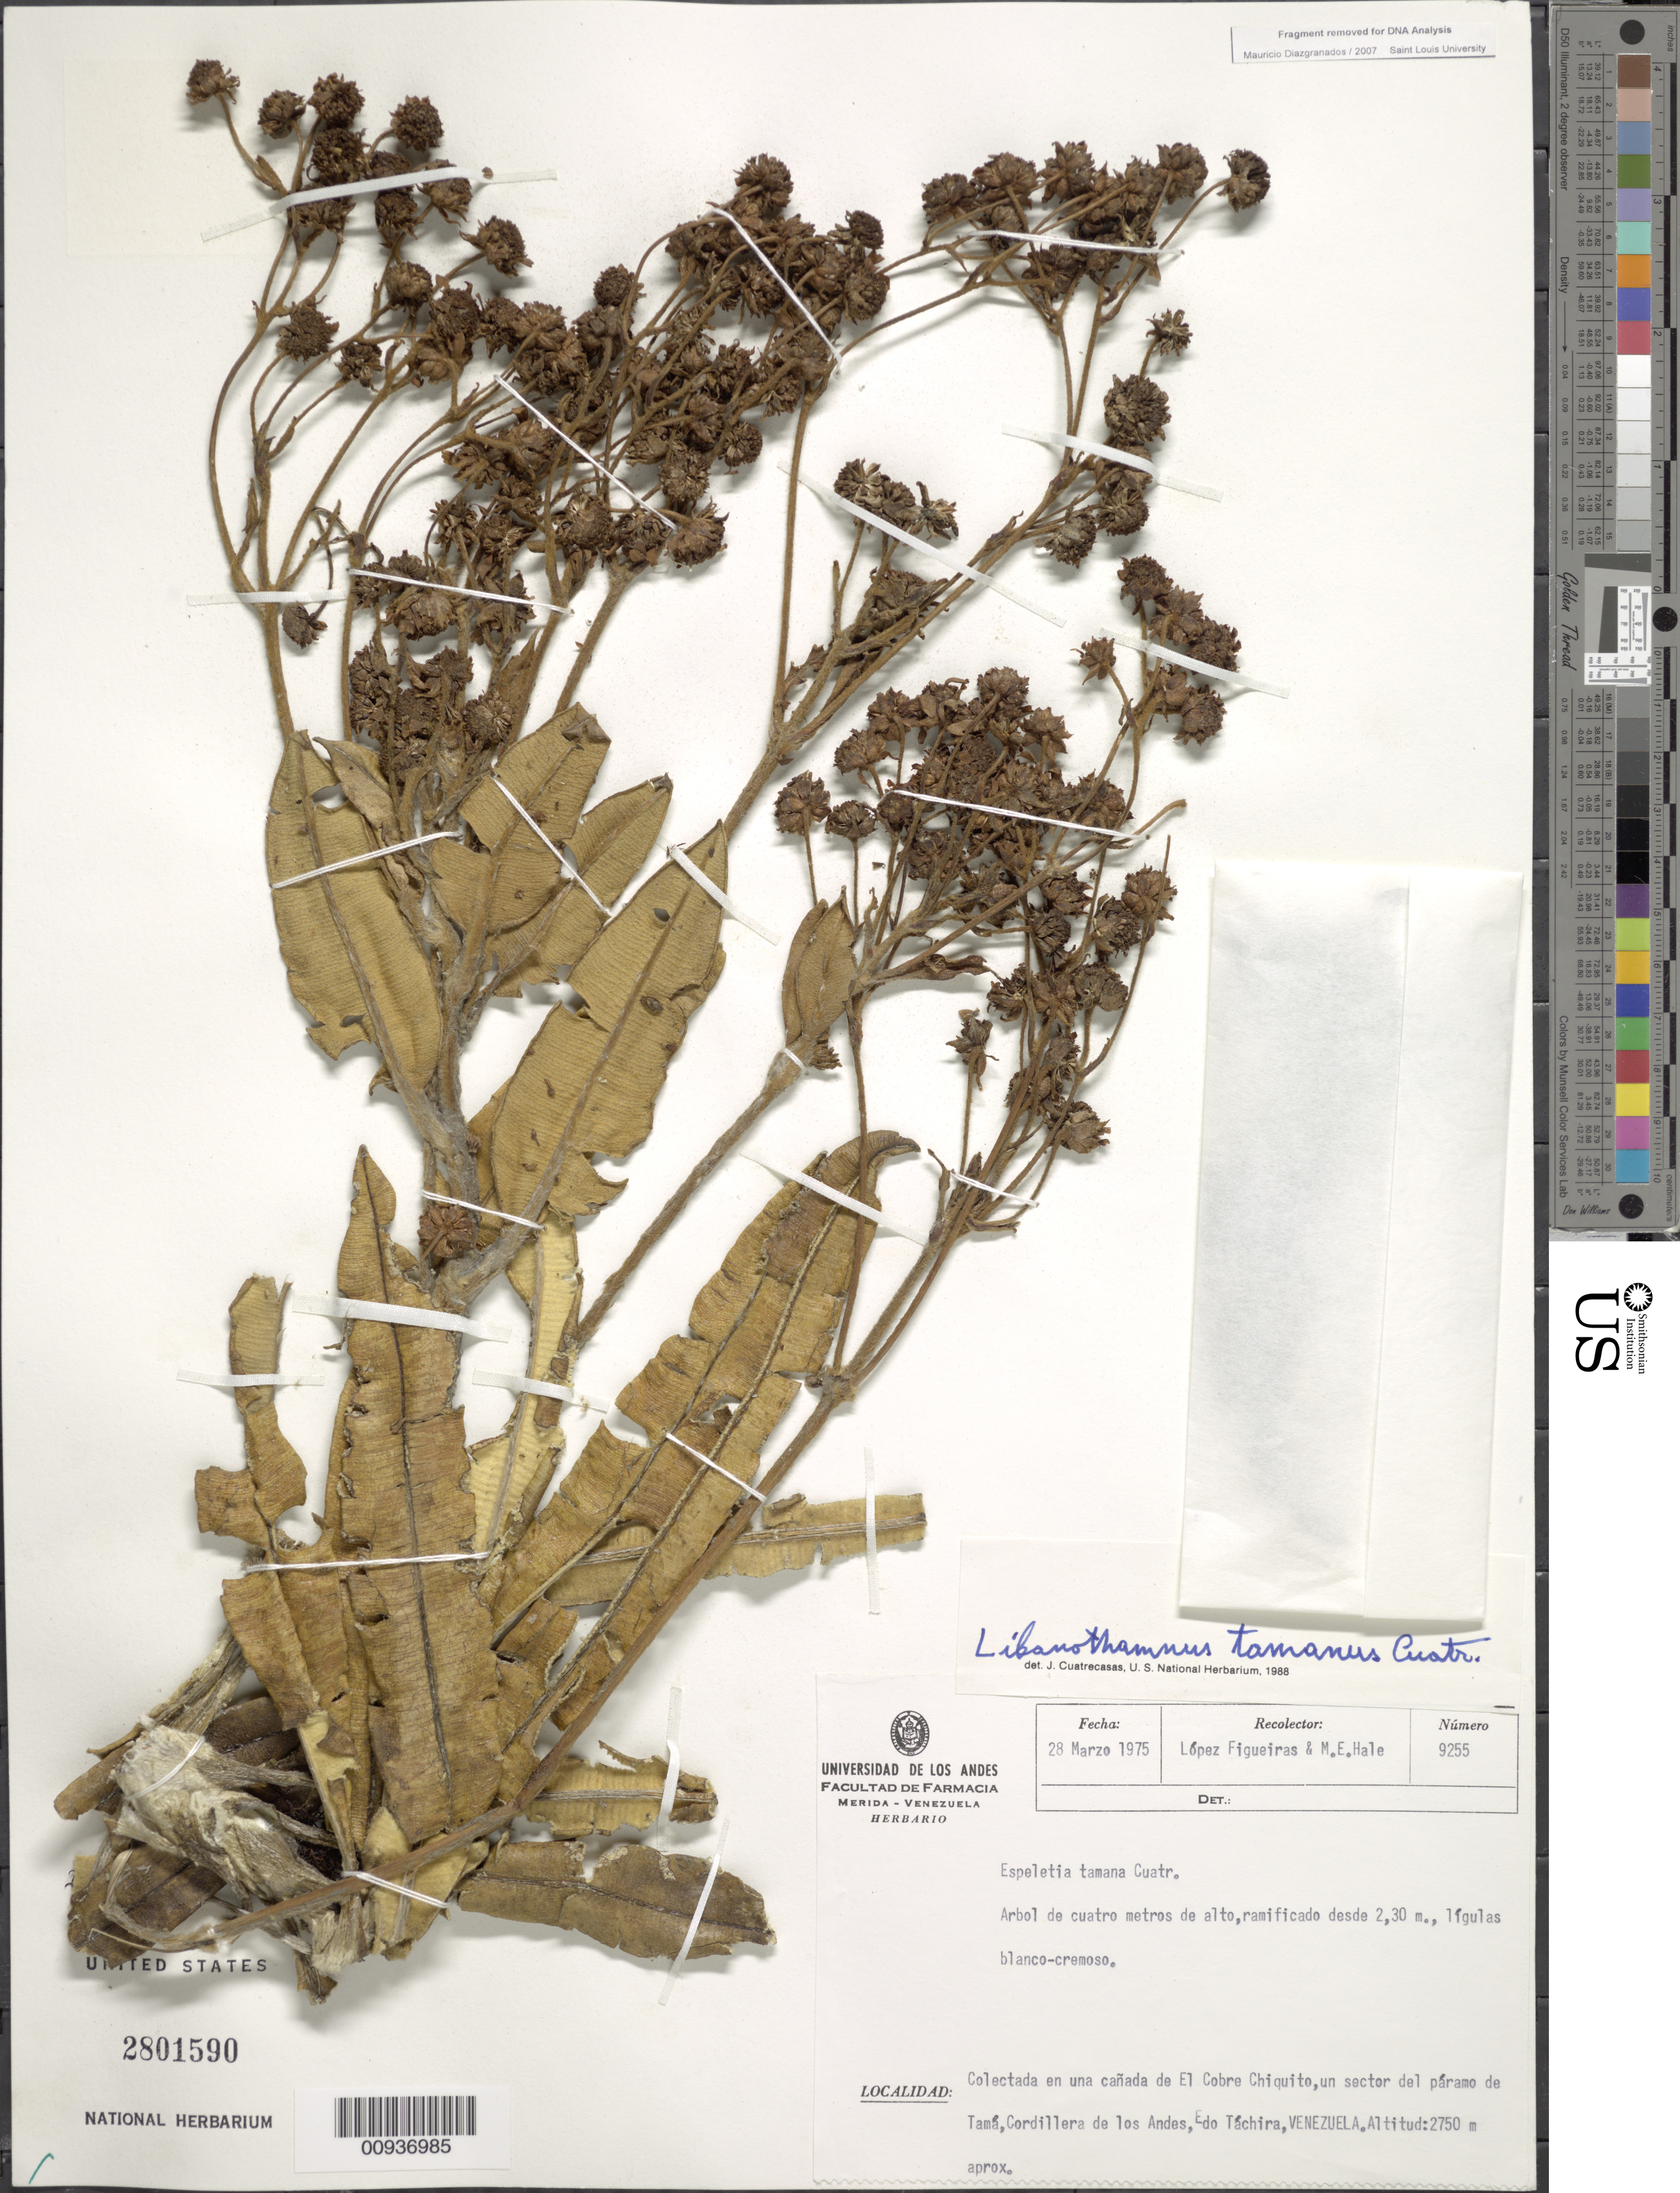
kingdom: Plantae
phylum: Tracheophyta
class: Magnoliopsida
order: Asterales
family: Asteraceae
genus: Libanothamnus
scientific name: Libanothamnus tamanus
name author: (Cuatrec.) Cuatrec.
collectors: M. López Figueiras & M. Hale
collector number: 9255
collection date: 1975-03-28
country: Venezuela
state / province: Táchira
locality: Colectada en una vañada de El Cobre Chiquito, un sector del Páramo de Tamá, cordillera de los Andes.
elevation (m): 2750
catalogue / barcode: US 2801590